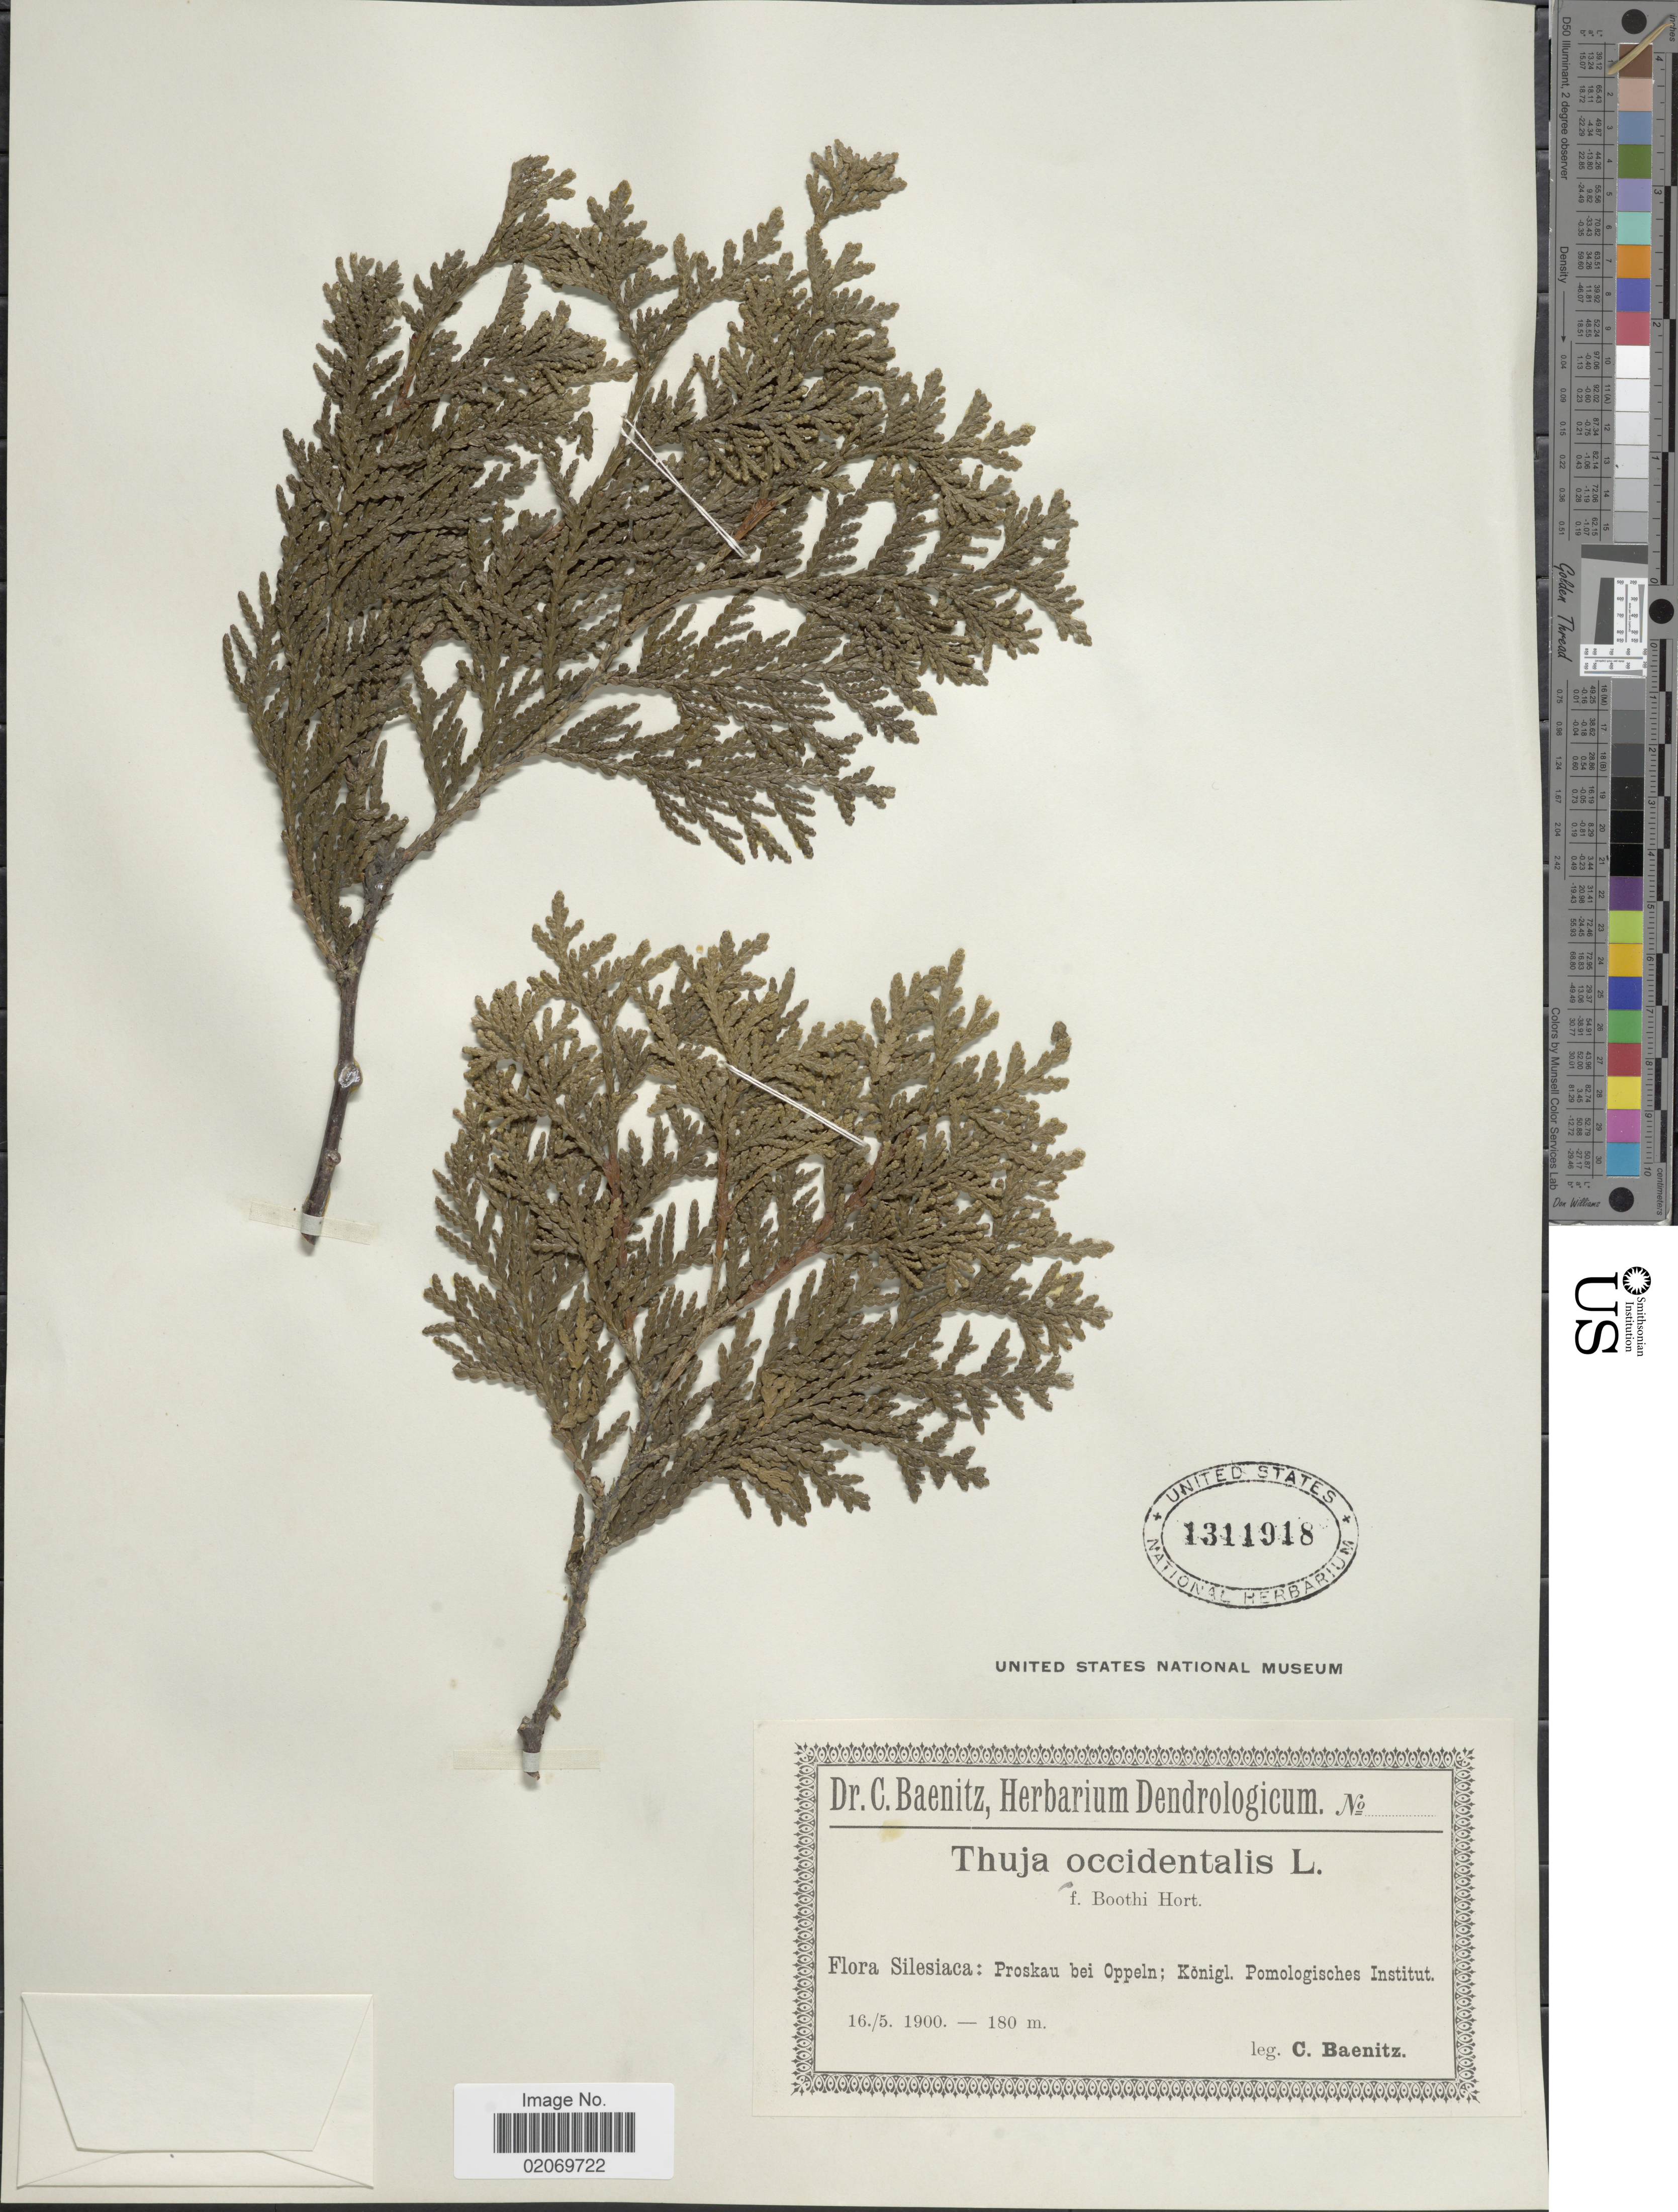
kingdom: Plantae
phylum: Tracheophyta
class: Pinopsida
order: Pinales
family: Cupressaceae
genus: Thuja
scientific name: Thuja occidentalis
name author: L.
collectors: C. G. Baenitz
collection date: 1900-05-16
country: Poland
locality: Silesiaca: Proskau bei Oppln; Königl. Pomologisches Institut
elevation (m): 180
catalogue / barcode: US 1311918